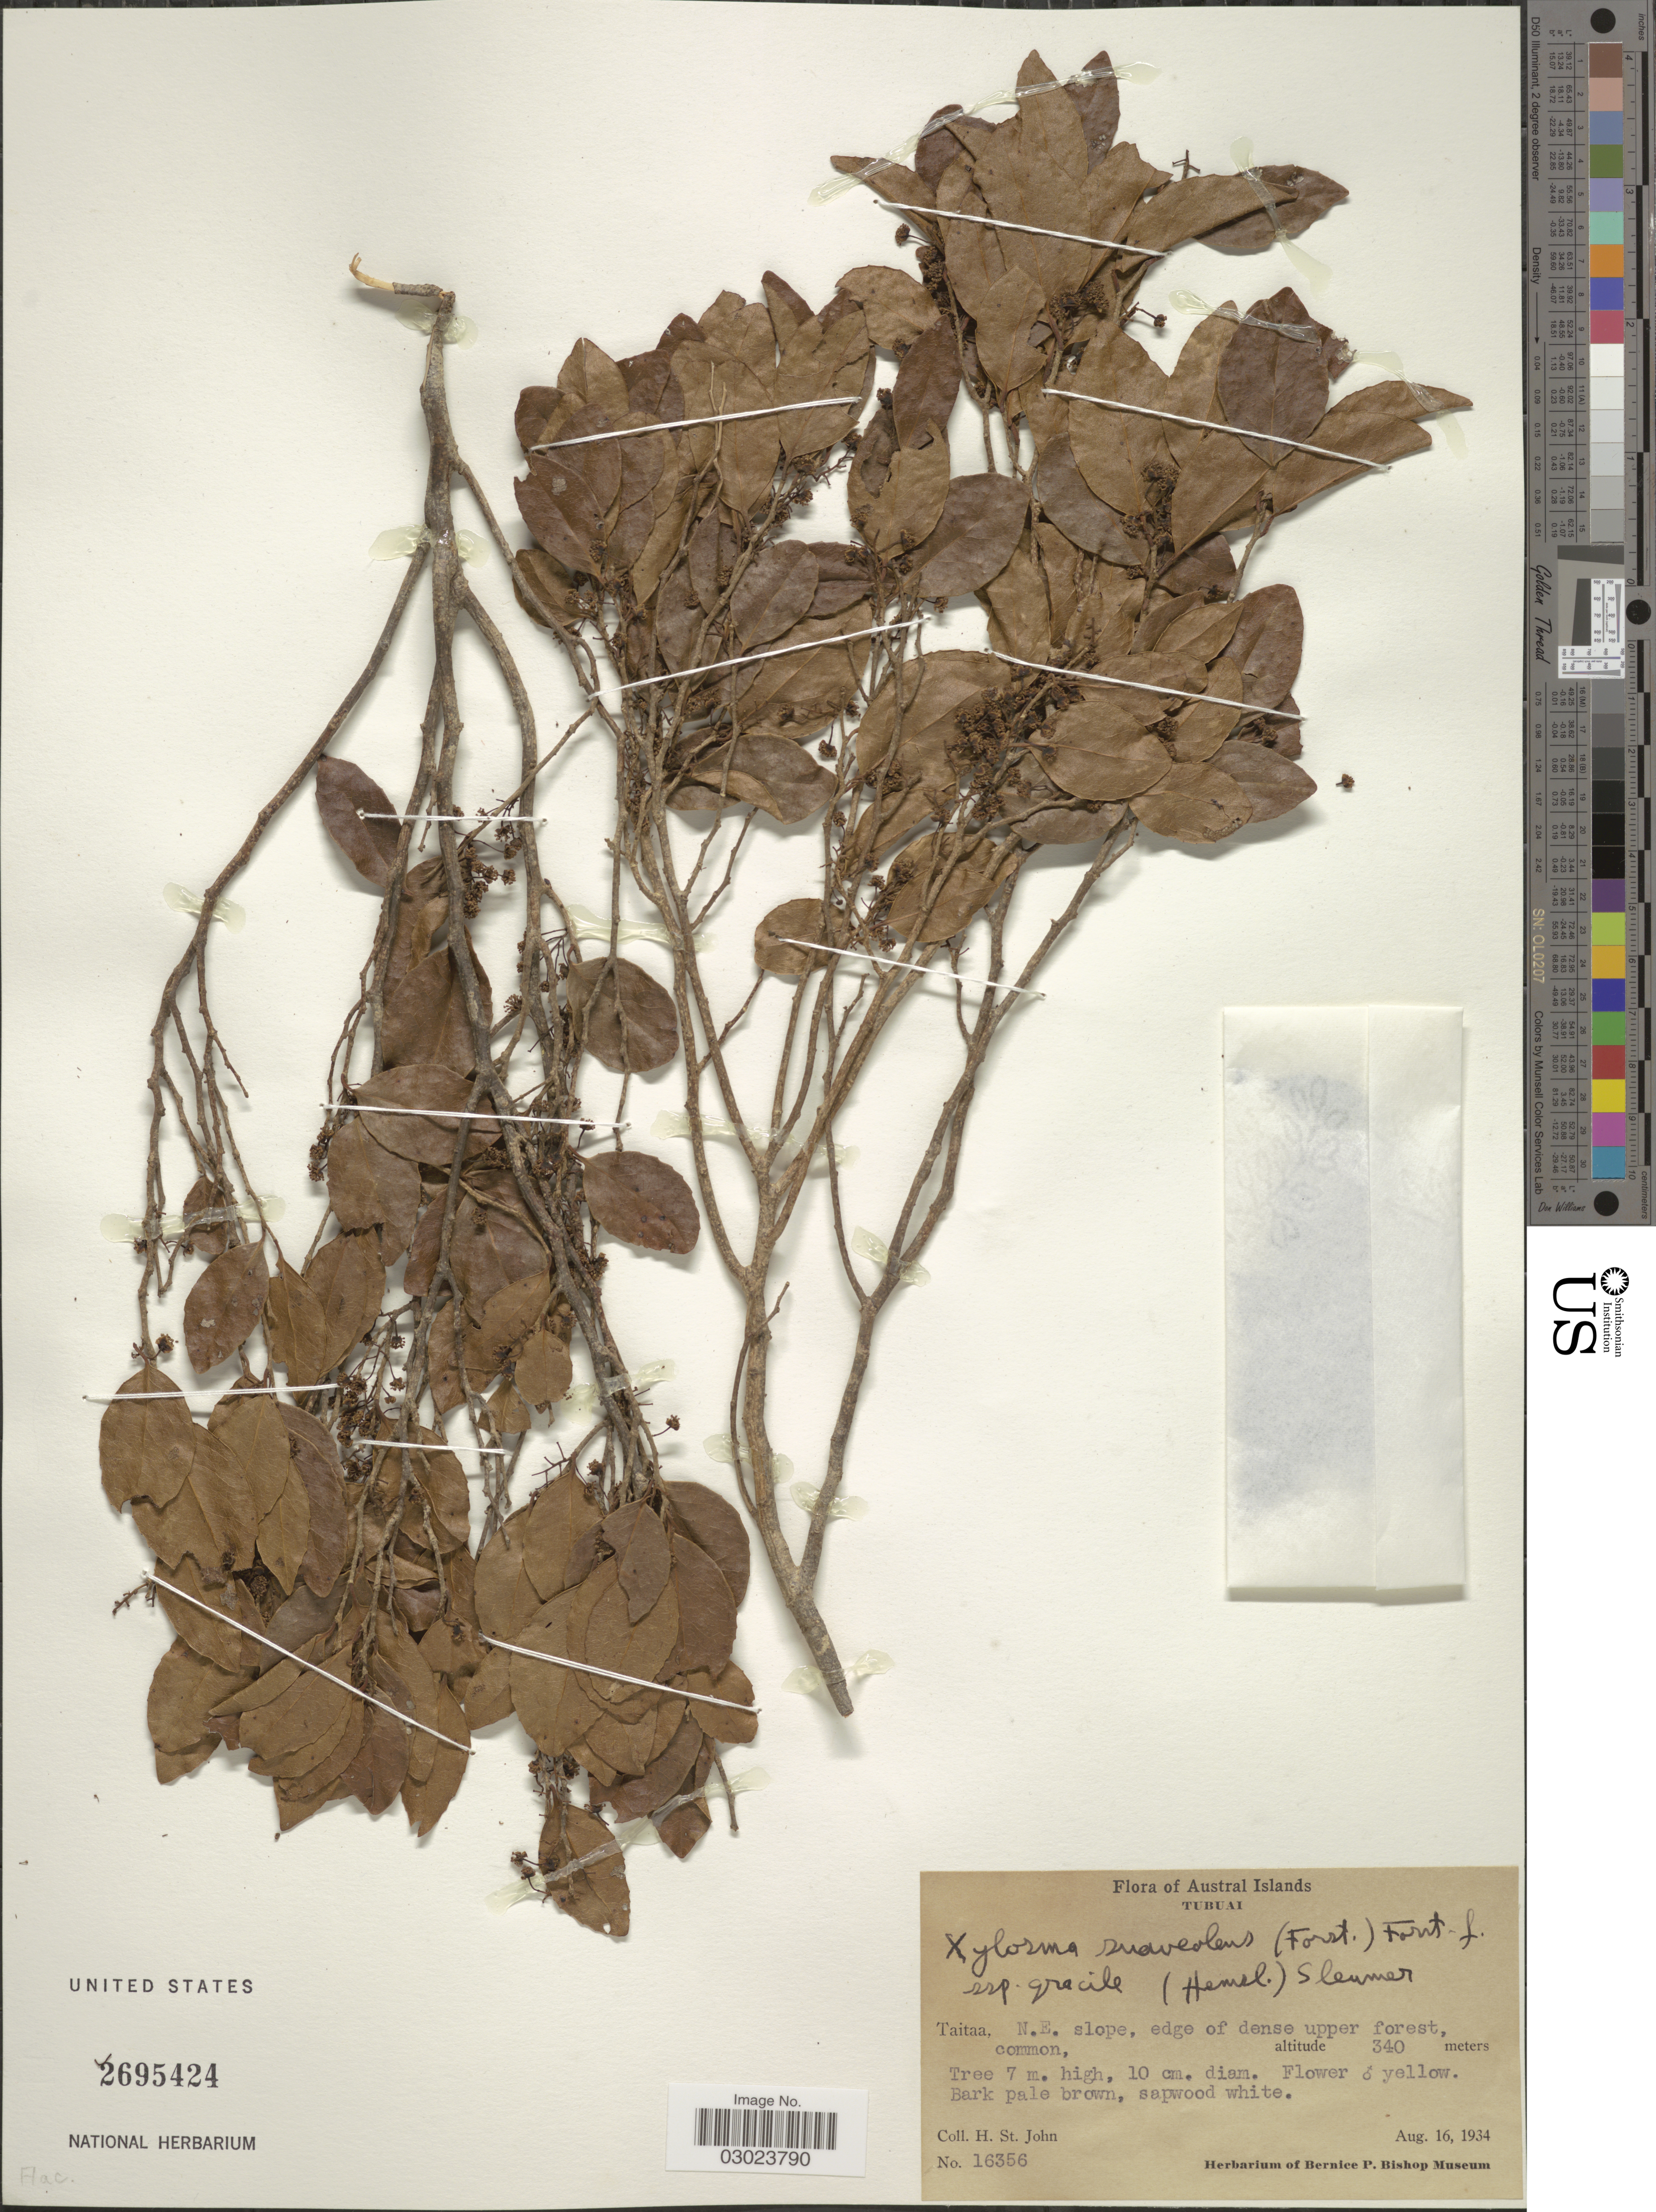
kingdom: Plantae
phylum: Tracheophyta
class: Magnoliopsida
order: Malpighiales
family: Salicaceae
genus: Xylosma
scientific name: Xylosma suaveolens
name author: G. Forst.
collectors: H. St. John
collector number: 16356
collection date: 1934-08-16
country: French Polynesia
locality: Austral Islands. Tubuai. Taitaa, N.E. slope, edge of dense upper forest.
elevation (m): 340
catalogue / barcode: US 2695424